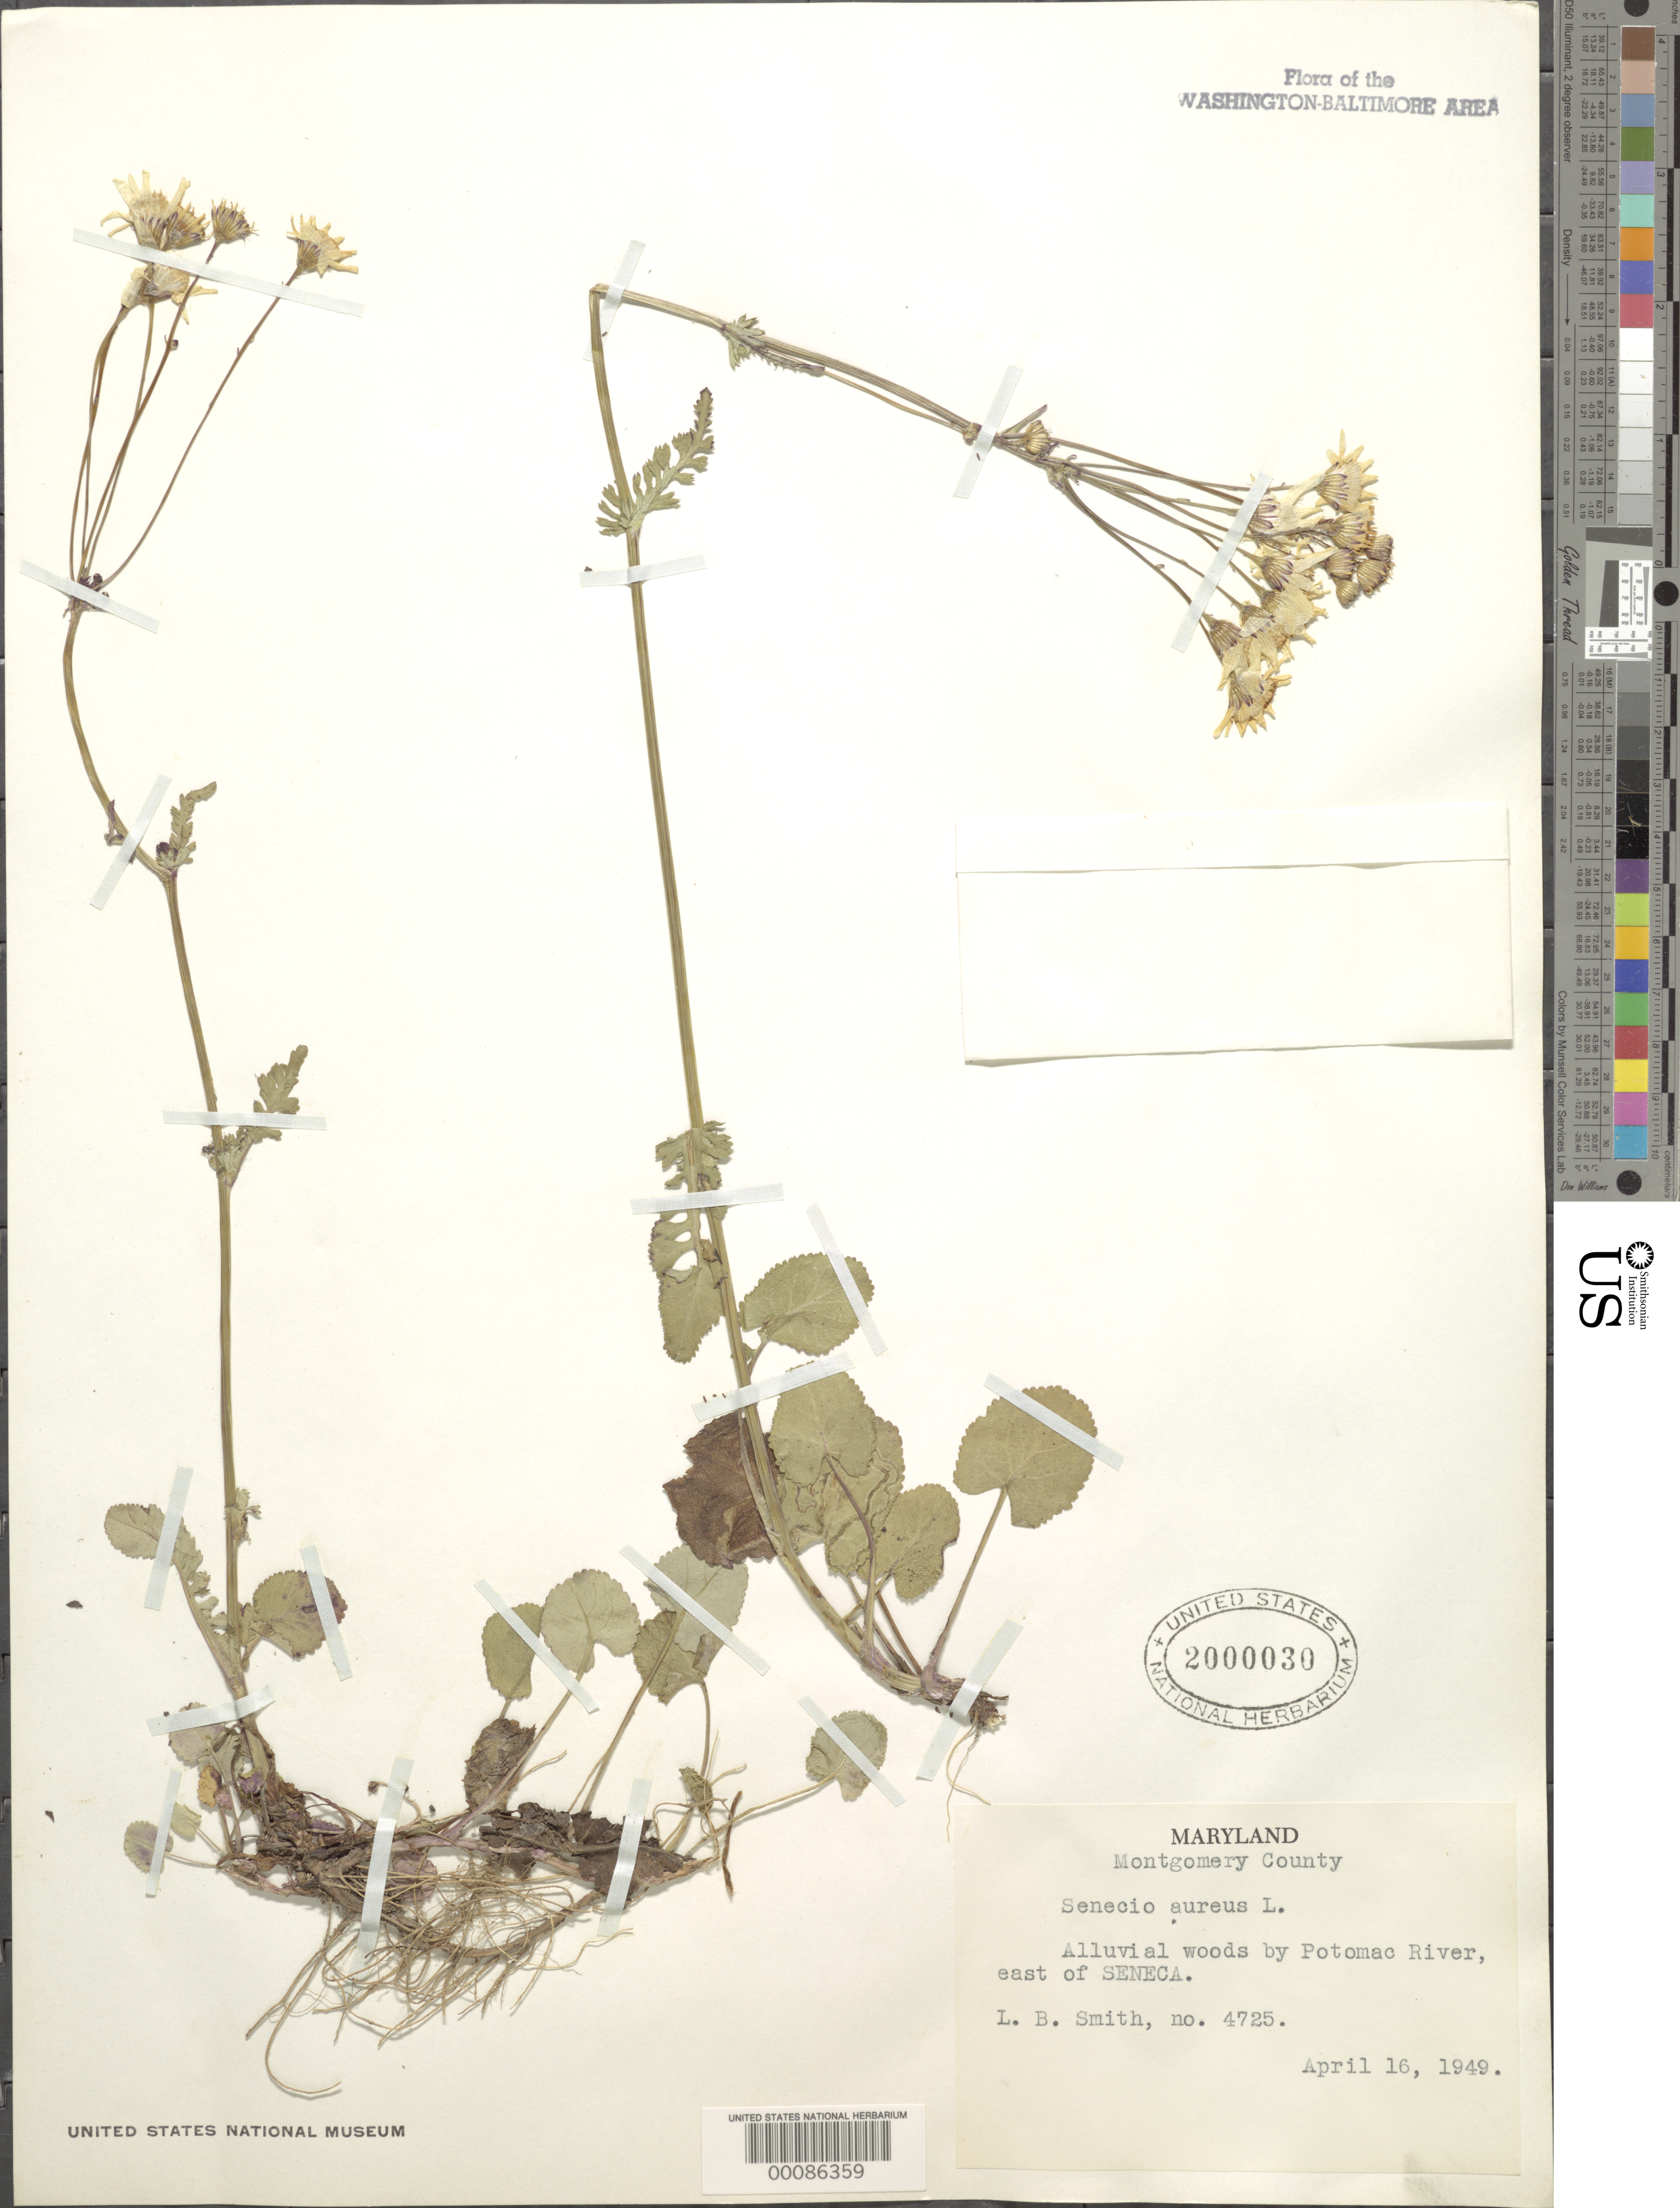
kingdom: Plantae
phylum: Tracheophyta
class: Magnoliopsida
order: Asterales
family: Asteraceae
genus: Packera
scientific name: Packera aurea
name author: (L.) Á. Löve & D. Löve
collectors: L. Smith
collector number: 4725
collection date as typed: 16 Apr 1949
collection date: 1949-04-16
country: United States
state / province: Maryland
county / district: Montgomery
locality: Potomac River east of Seneca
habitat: Alluvial woods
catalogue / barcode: US 2000030